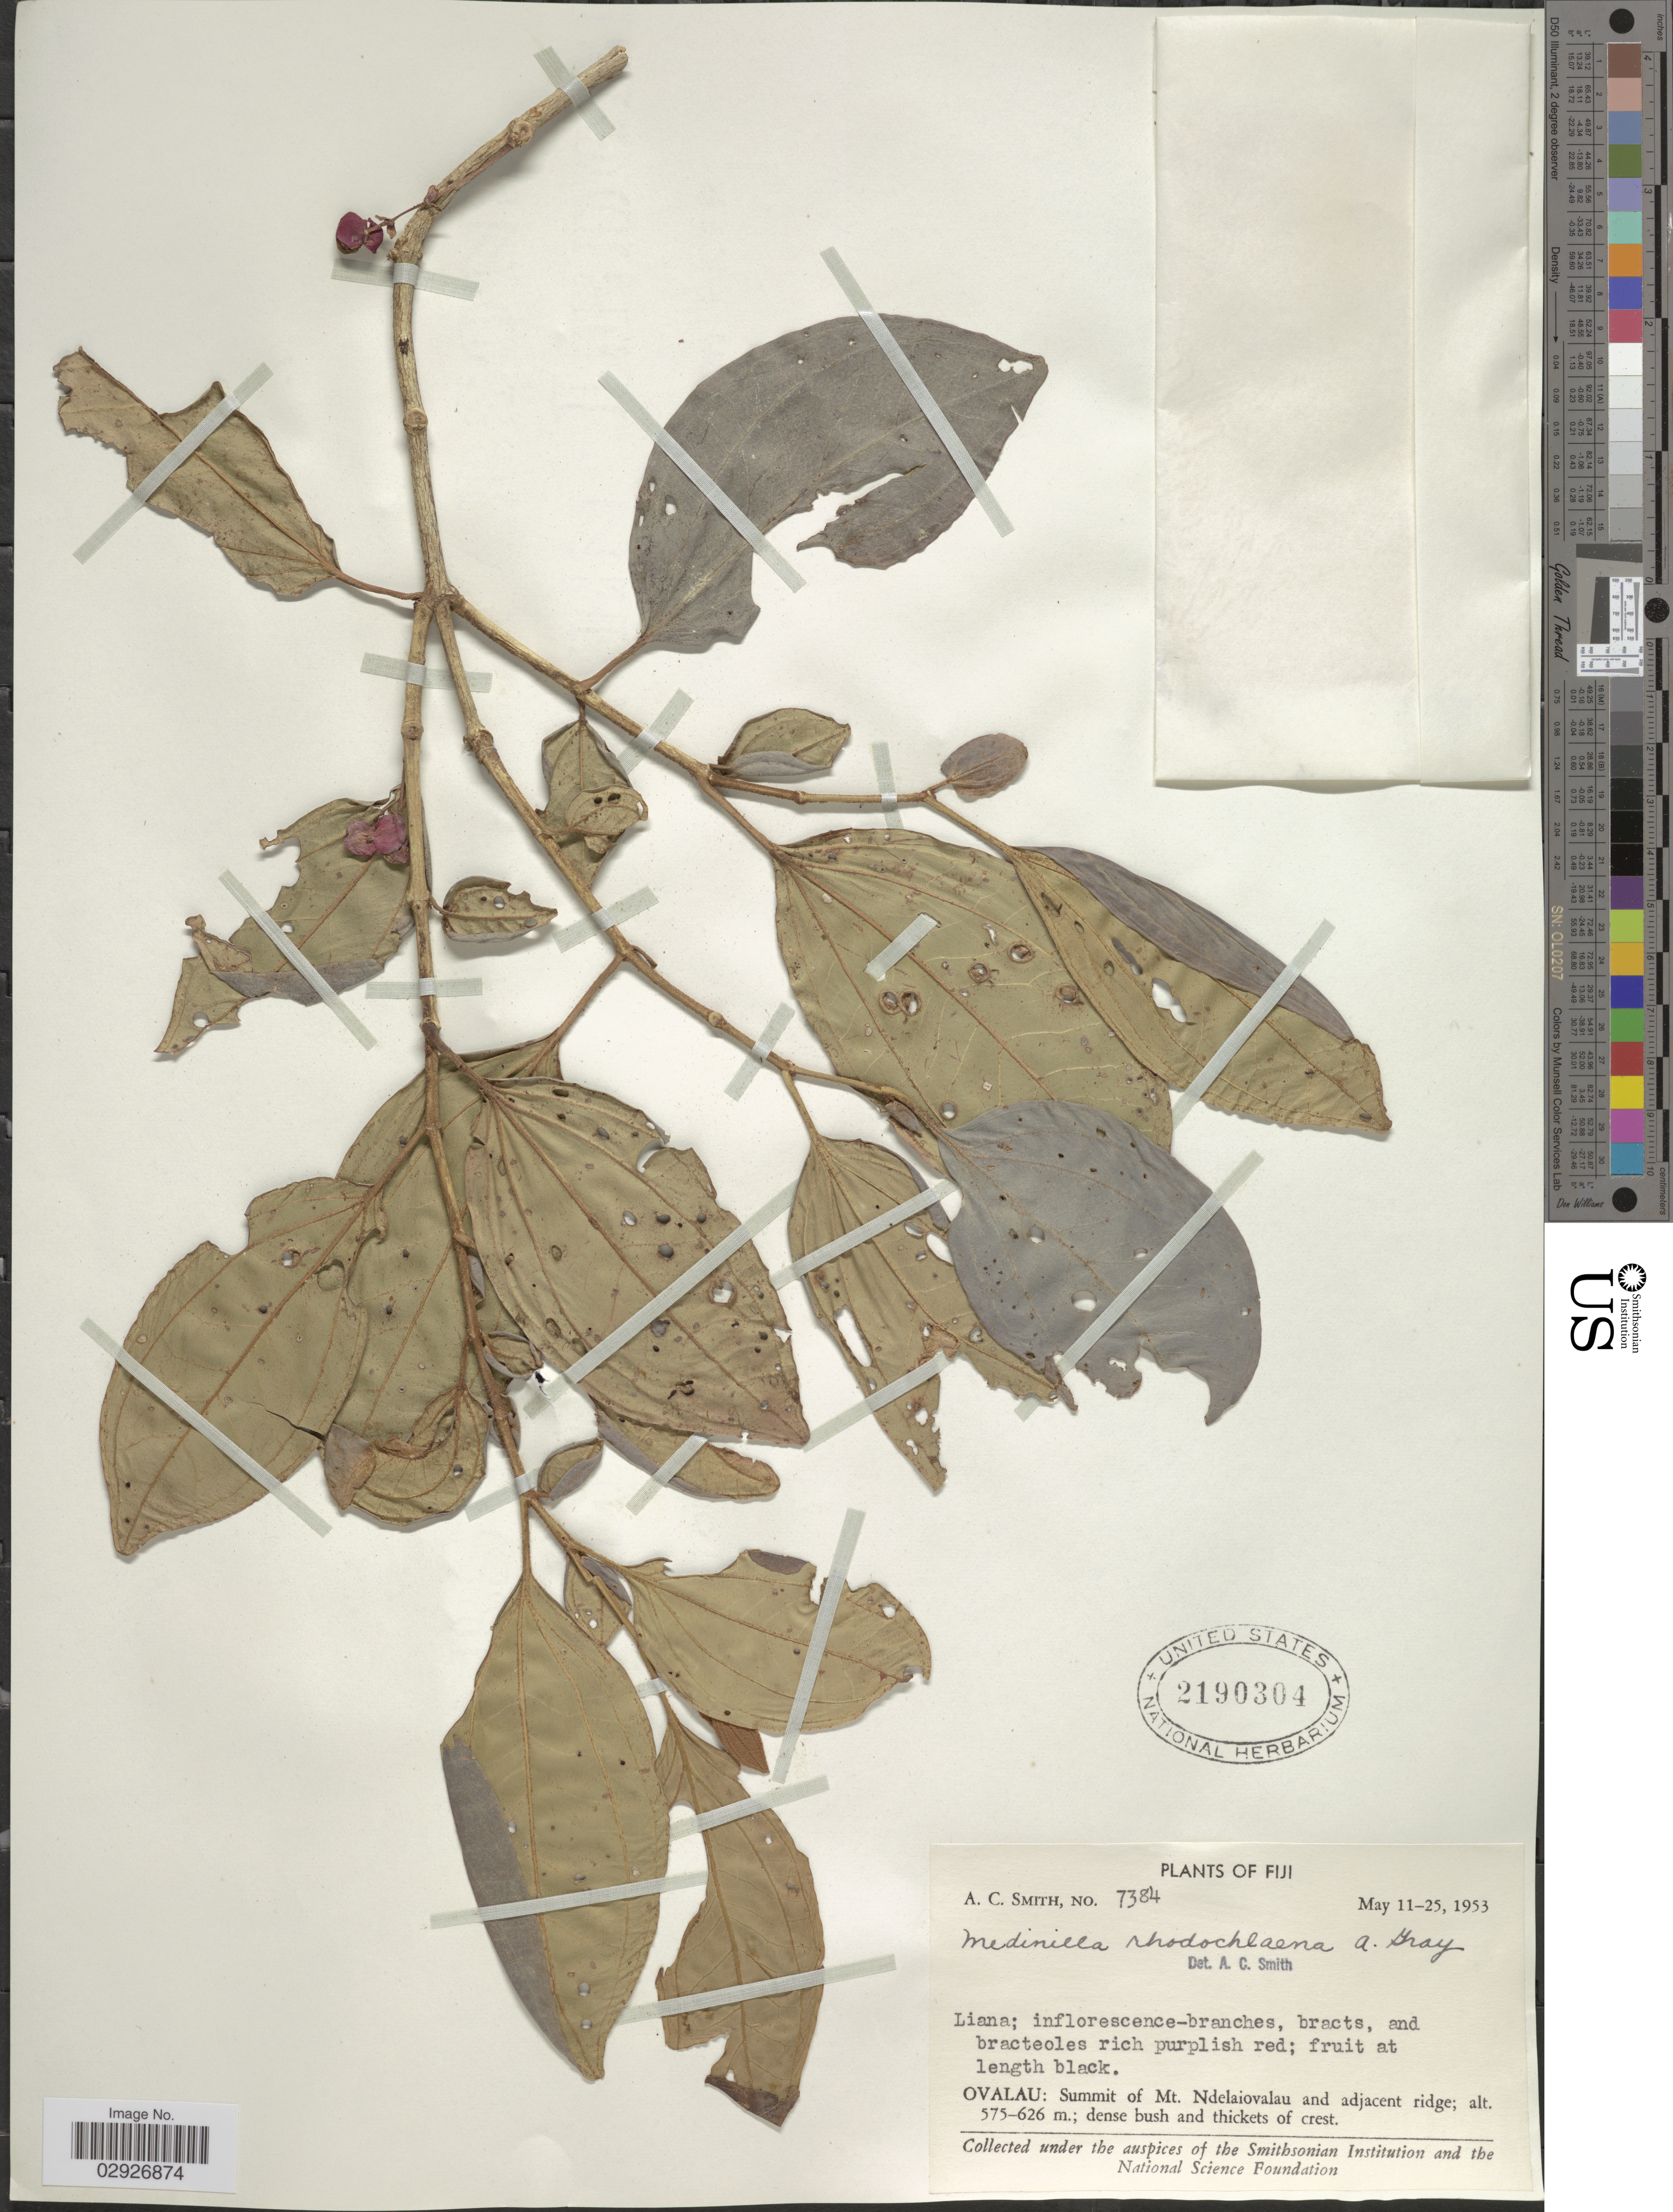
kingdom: Plantae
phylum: Tracheophyta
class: Magnoliopsida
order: Myrtales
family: Melastomataceae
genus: Medinilla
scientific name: Medinilla rhodochlaena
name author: A. Gray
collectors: A. C. Smith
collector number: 7384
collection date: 1953-05-11/1953-05-25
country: Fiji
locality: Ovalau: Summit of Mt. Ndelaiovalau and adjacent ridge.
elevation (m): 575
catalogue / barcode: US 2190304